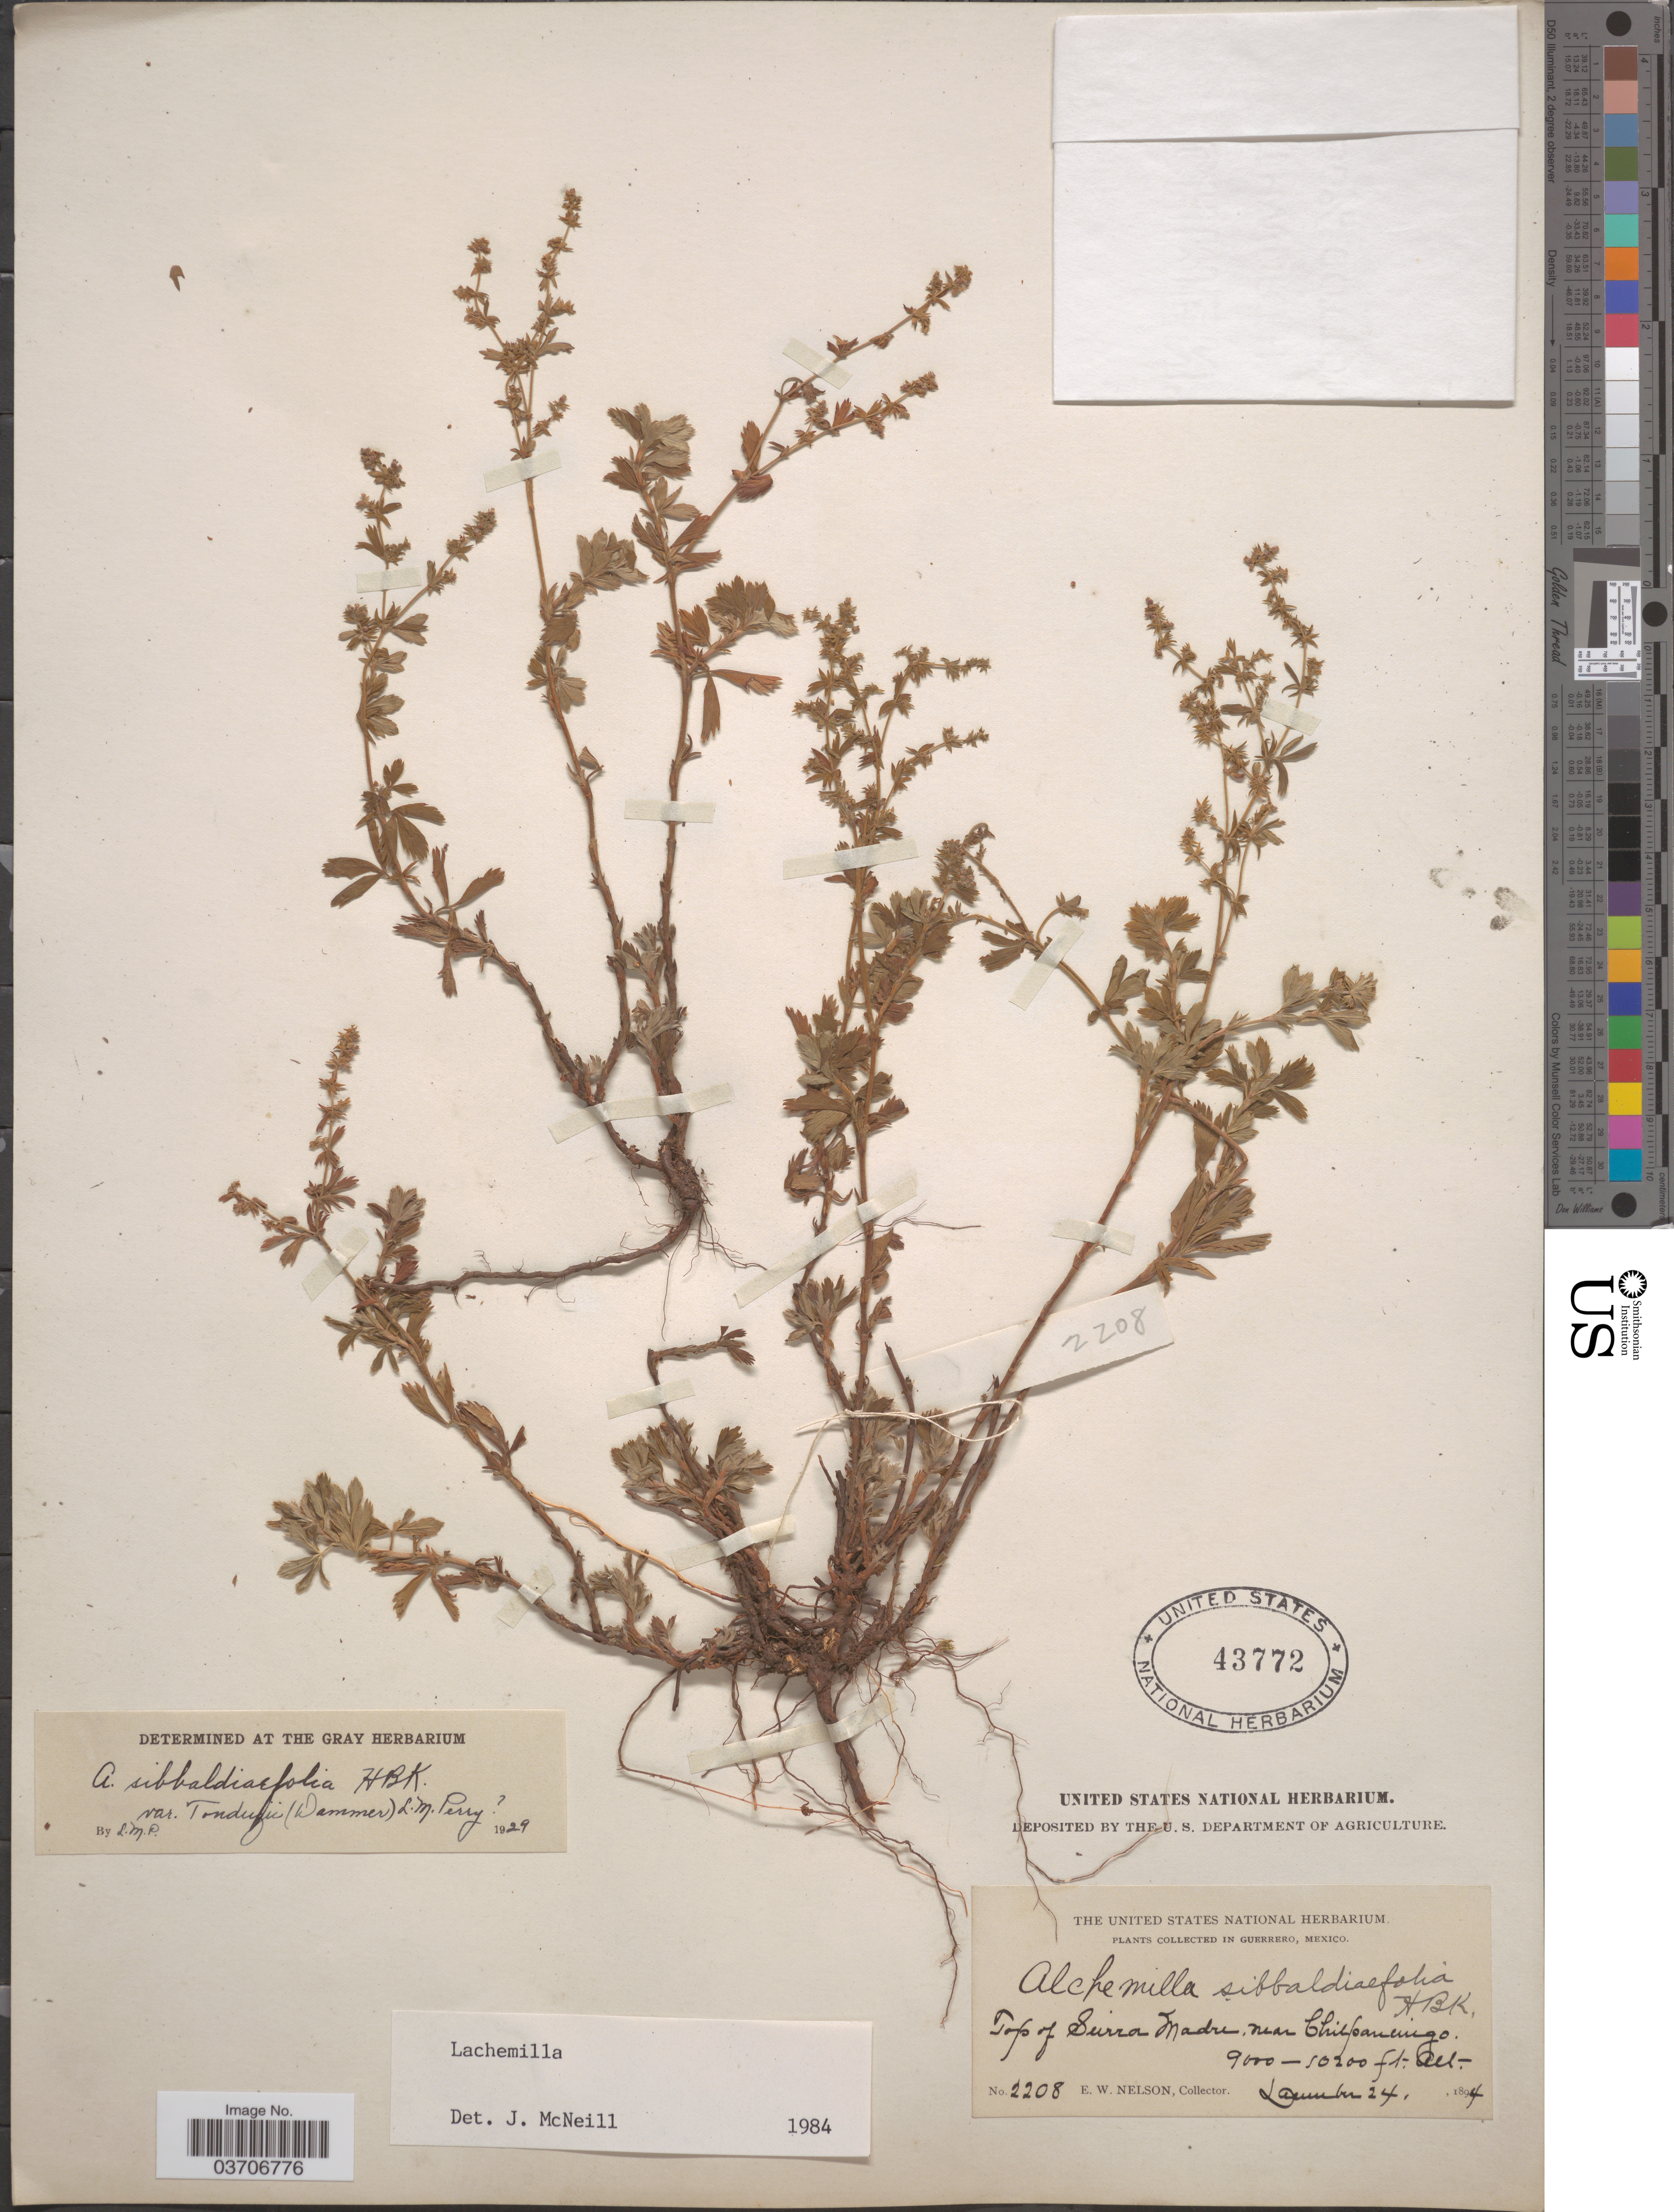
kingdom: Plantae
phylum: Tracheophyta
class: Magnoliopsida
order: Rosales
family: Rosaceae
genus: Lachemilla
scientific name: Lachemilla sp.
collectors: E. W. Nelson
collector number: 2208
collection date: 1894-12-24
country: Mexico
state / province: Guerrero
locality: Top of Sierra Madre, near Chilpancingo.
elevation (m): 2743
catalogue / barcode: US 43772